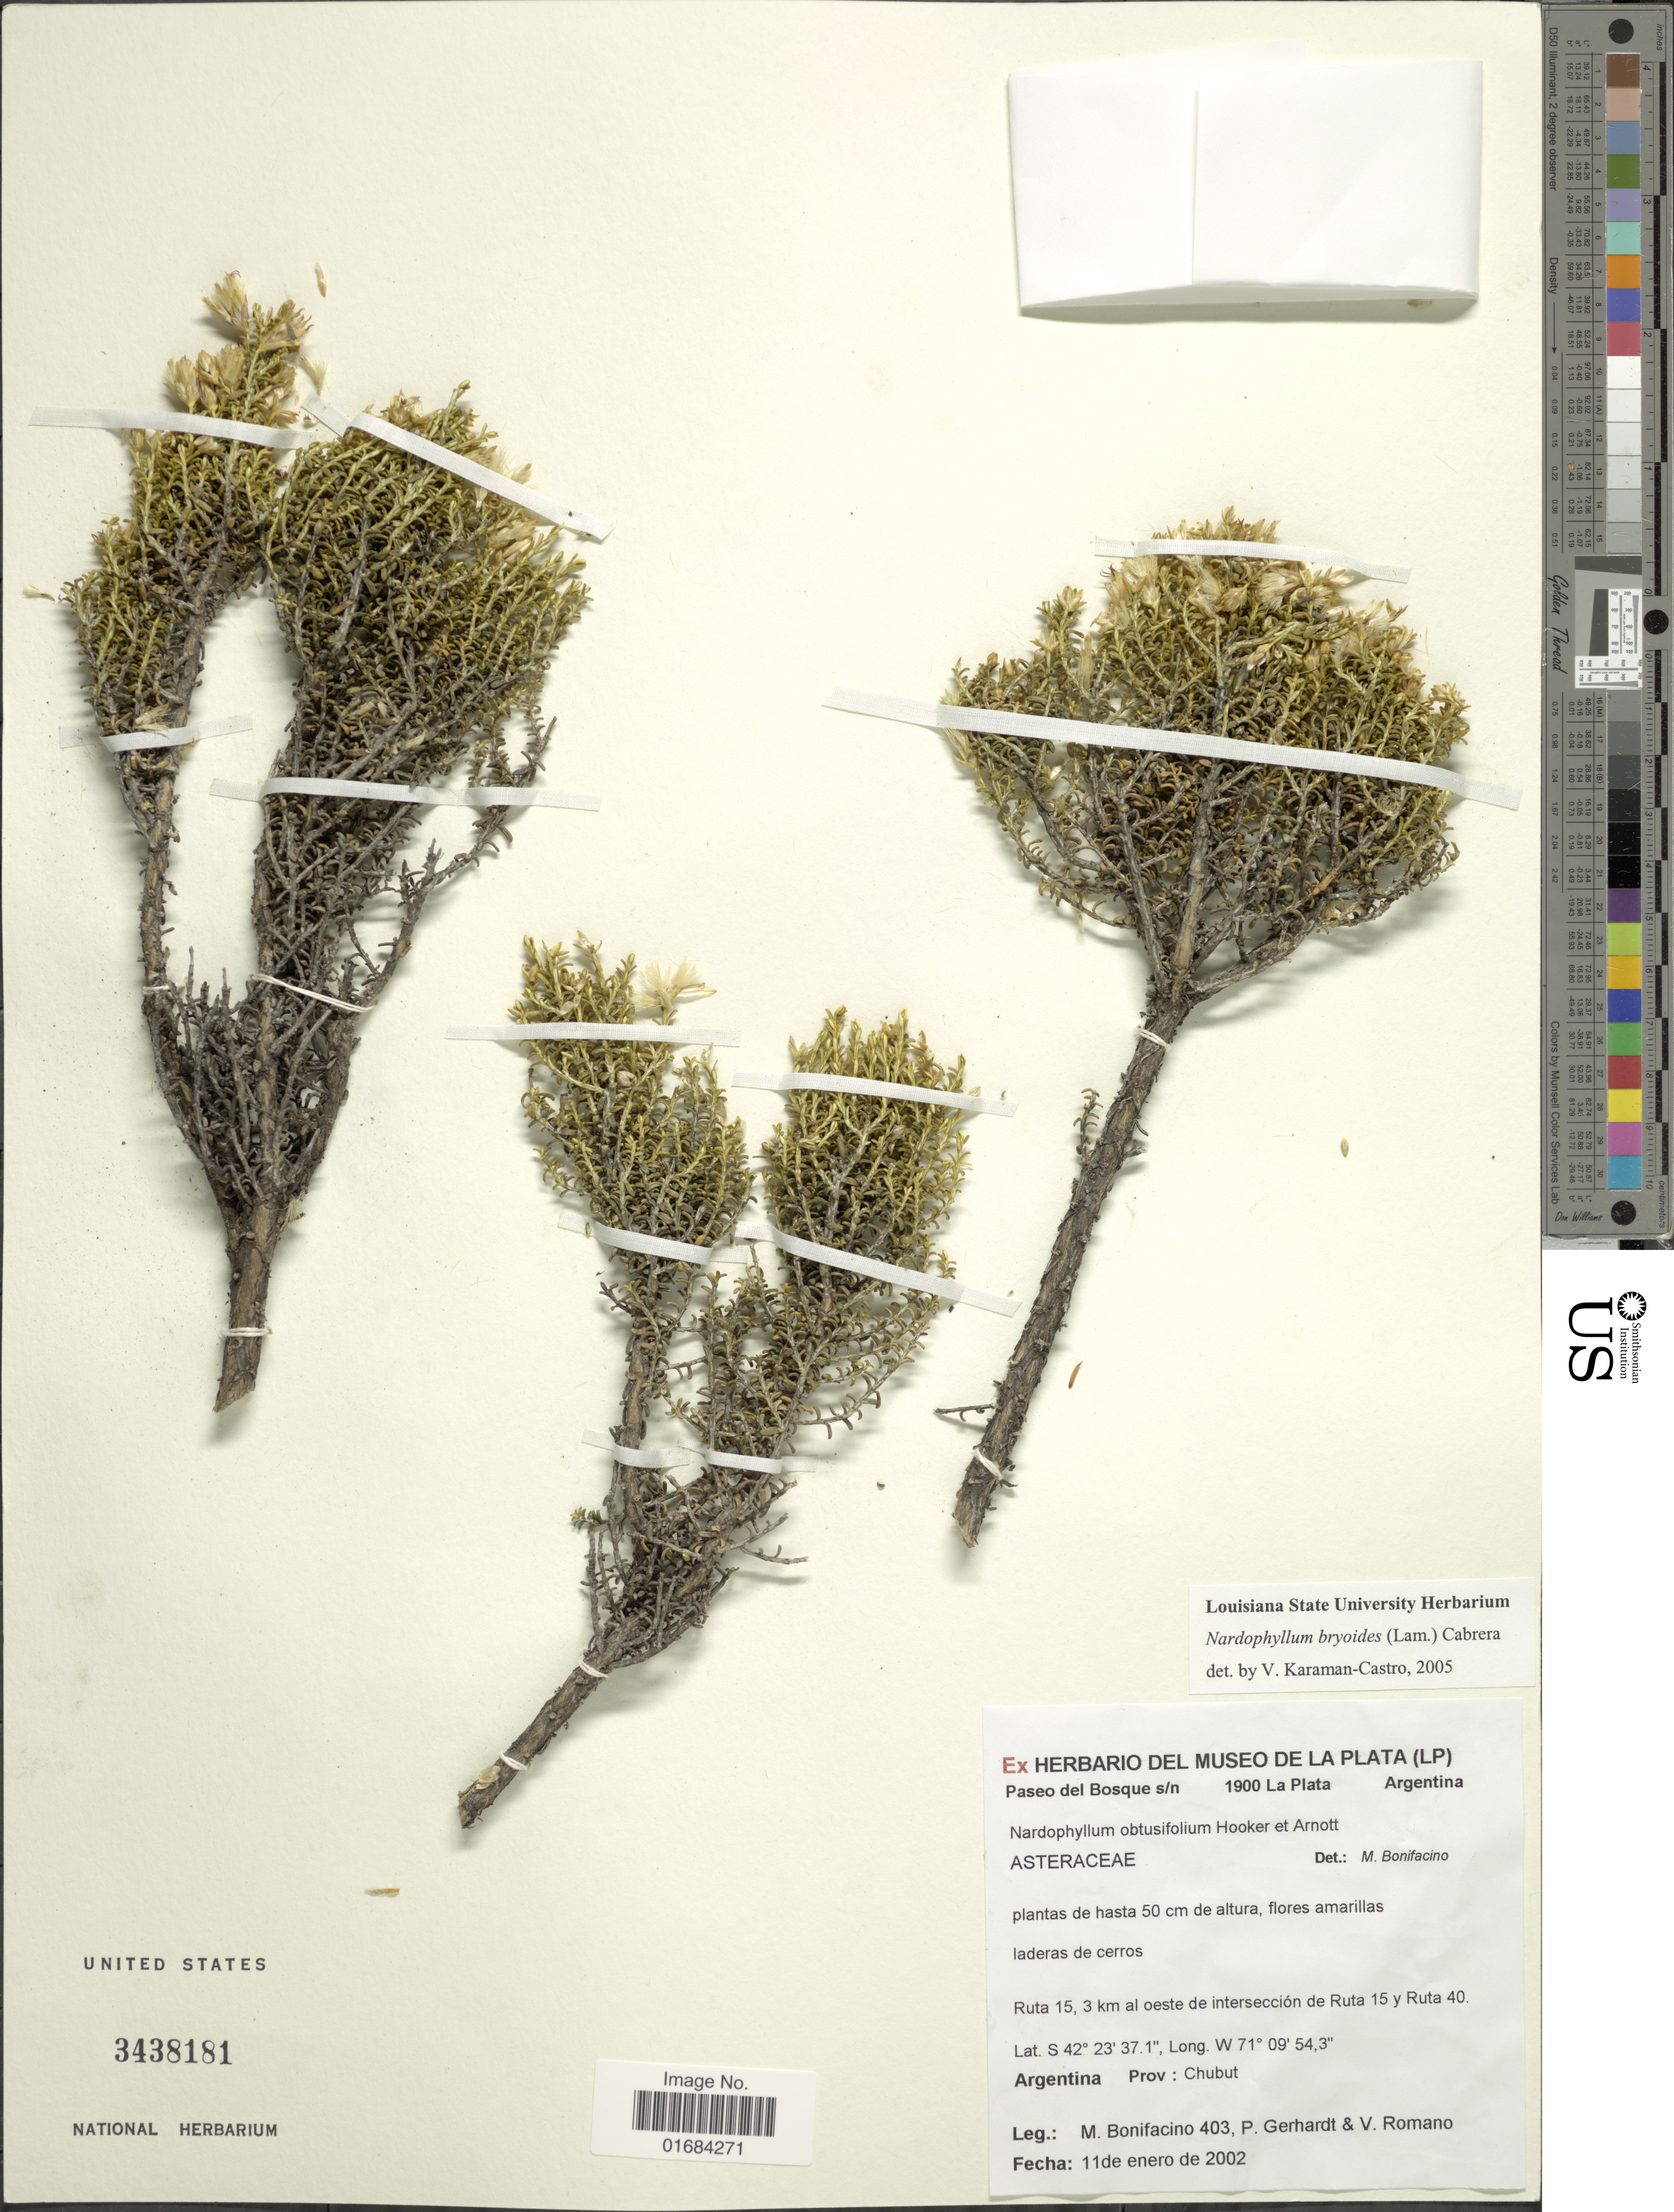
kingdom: Plantae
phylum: Tracheophyta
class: Magnoliopsida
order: Asterales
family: Asteraceae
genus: Nardophyllum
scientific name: Nardophyllum bryoides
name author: (Lam.) Cabrera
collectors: M. Bonifacino, P. Gerhardt & V. Romano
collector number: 0403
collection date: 2002-01-11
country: Argentina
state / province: Chubut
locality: Ruta 15, 3 km al oeste de interseccion de Ruta 15 y Ruta 40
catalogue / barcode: US 3438181